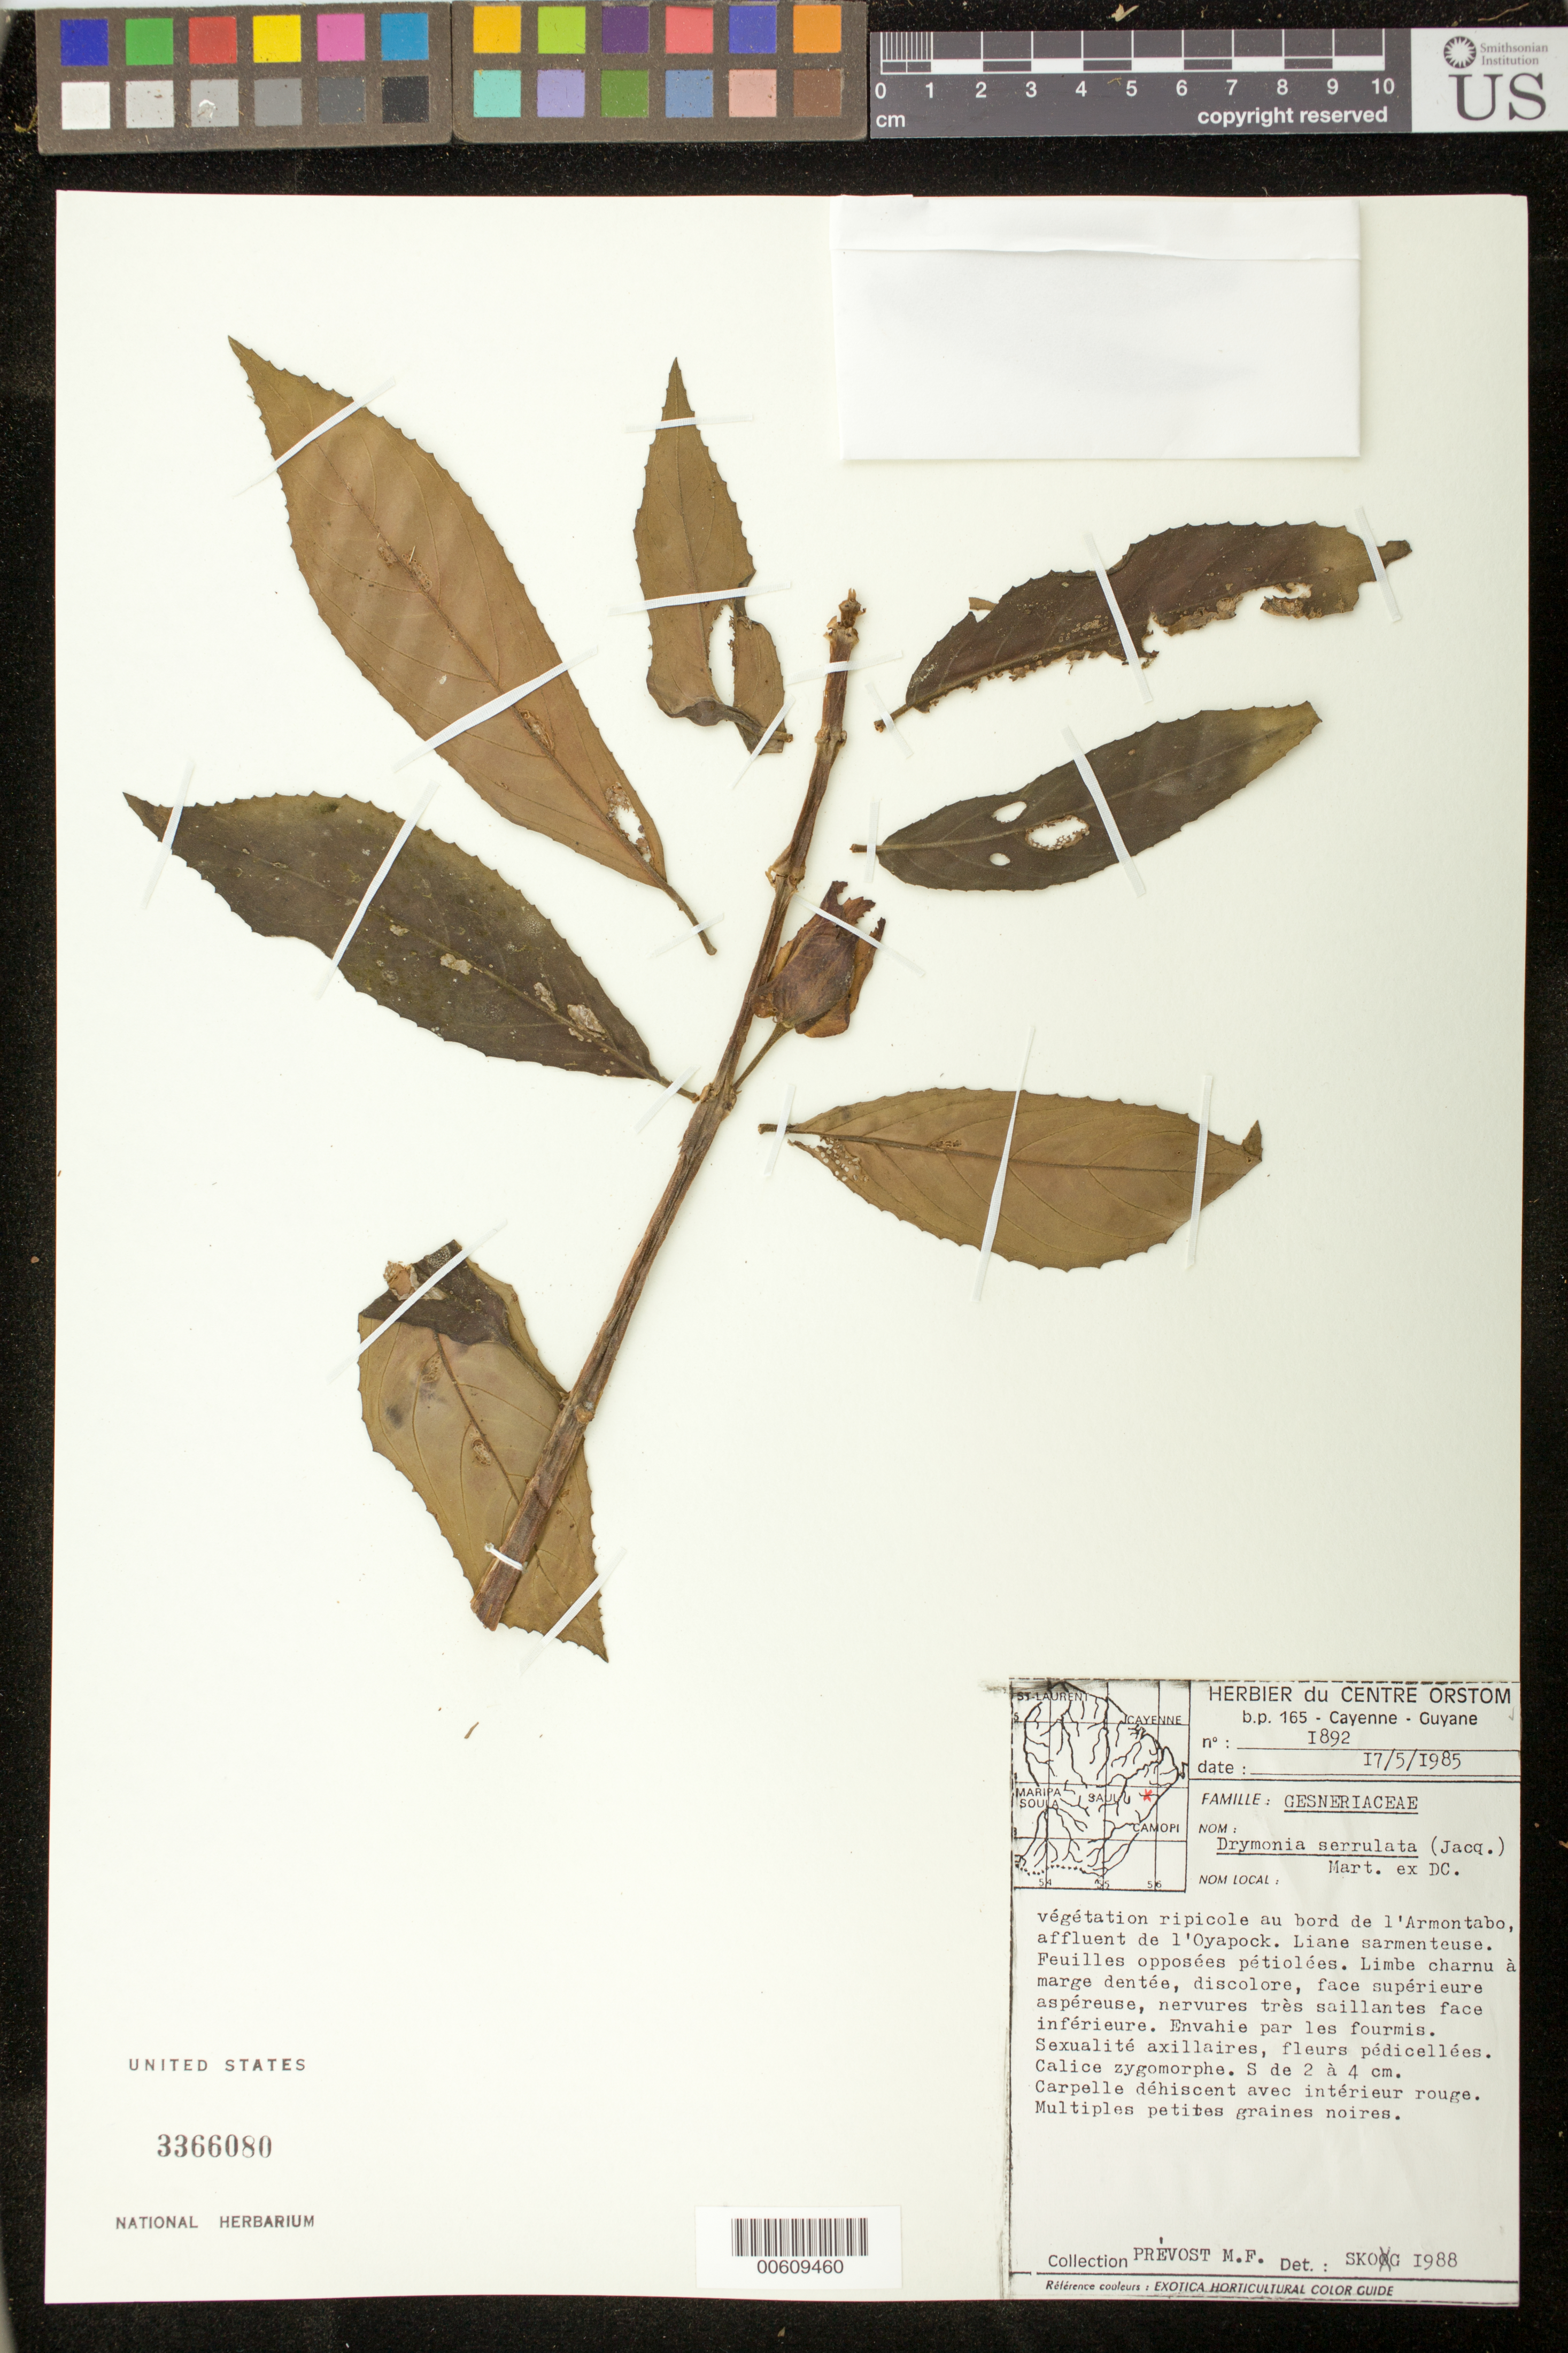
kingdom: Plantae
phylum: Tracheophyta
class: Magnoliopsida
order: Lamiales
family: Gesneriaceae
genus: Drymonia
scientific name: Drymonia serrulata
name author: (Jacq.) Mart.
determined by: Skog, Laurence E.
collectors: M.-F. Prévost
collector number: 1892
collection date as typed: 17 May 1985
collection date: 1985-05-17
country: French Guiana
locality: Au bord de l'Armontabo, affluent de l'Oyapock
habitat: Végétation ripicole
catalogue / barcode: US 3366080